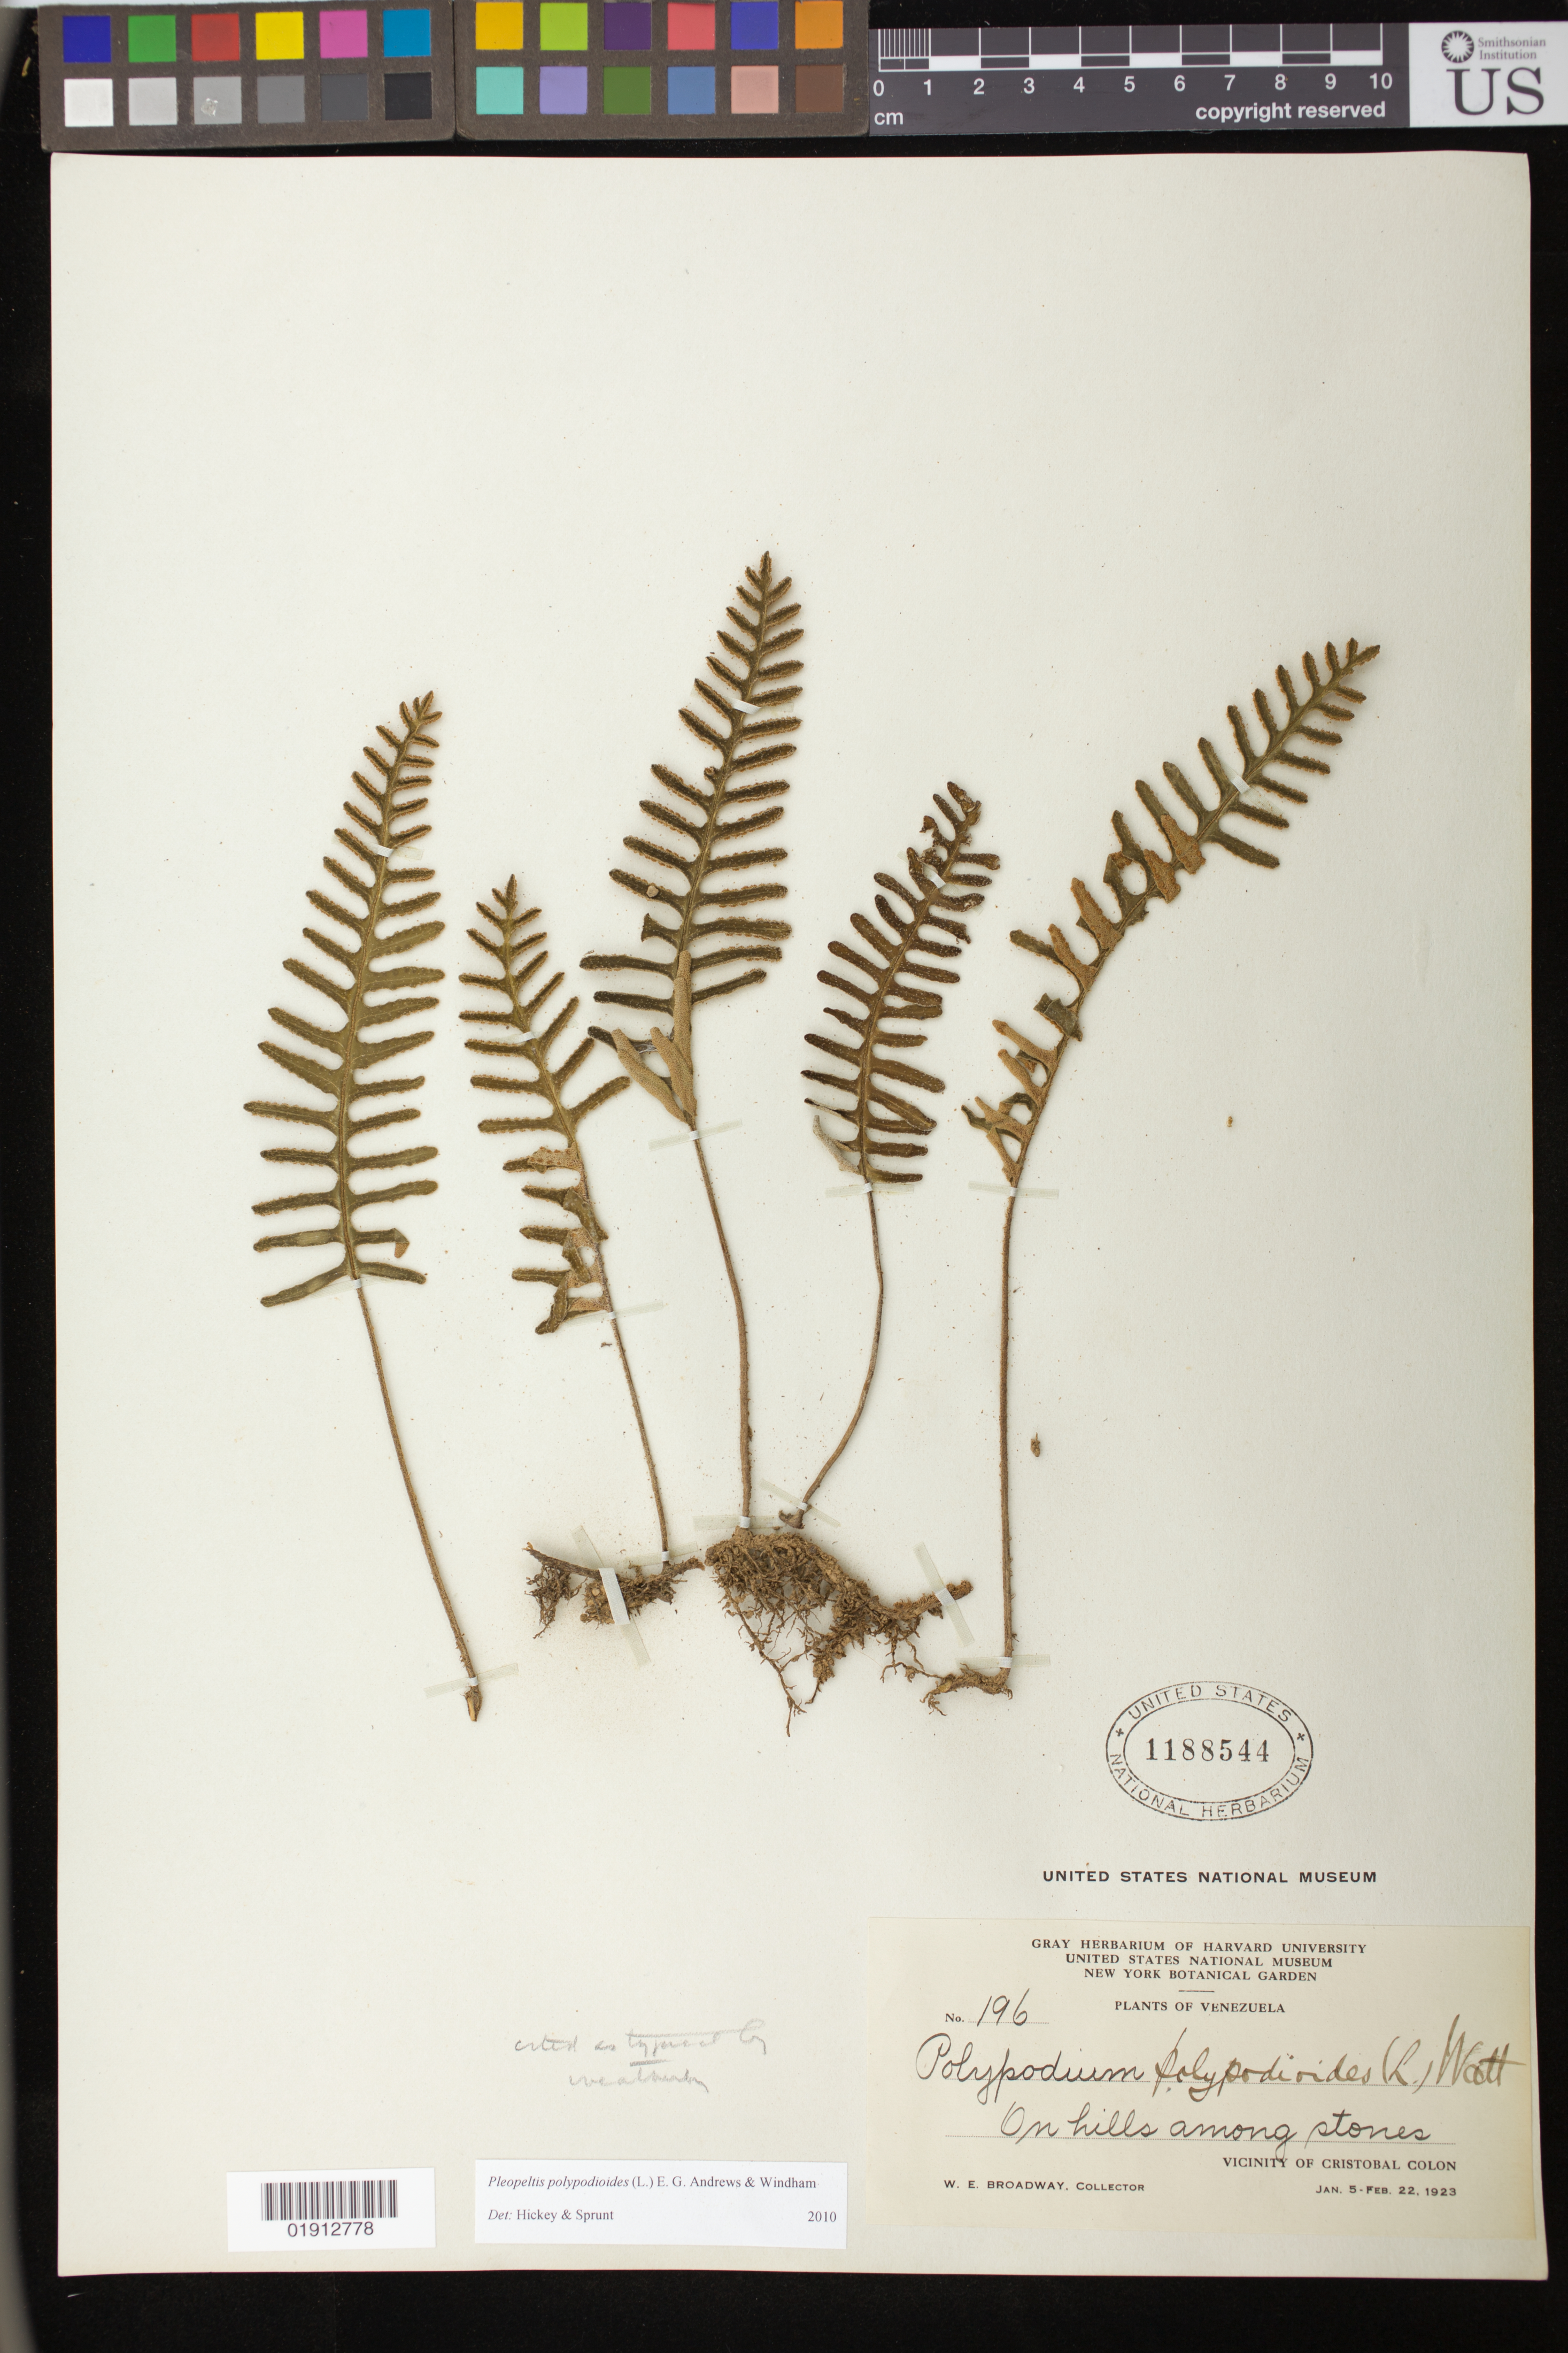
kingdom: Plantae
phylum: Tracheophyta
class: Polypodiopsida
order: Polypodiales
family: Polypodiaceae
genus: Pleopeltis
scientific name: Pleopeltis polypodioides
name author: (L.) E.G. Andrews & Windham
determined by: Hickey, R. J.; Sprunt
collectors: W. E. Broadway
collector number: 196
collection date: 1923-01-05/1923-02-22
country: Venezuela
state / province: Sucre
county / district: Valdez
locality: Vicinity of Cristobal Colon.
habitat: On hills among stones.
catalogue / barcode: US 1188544